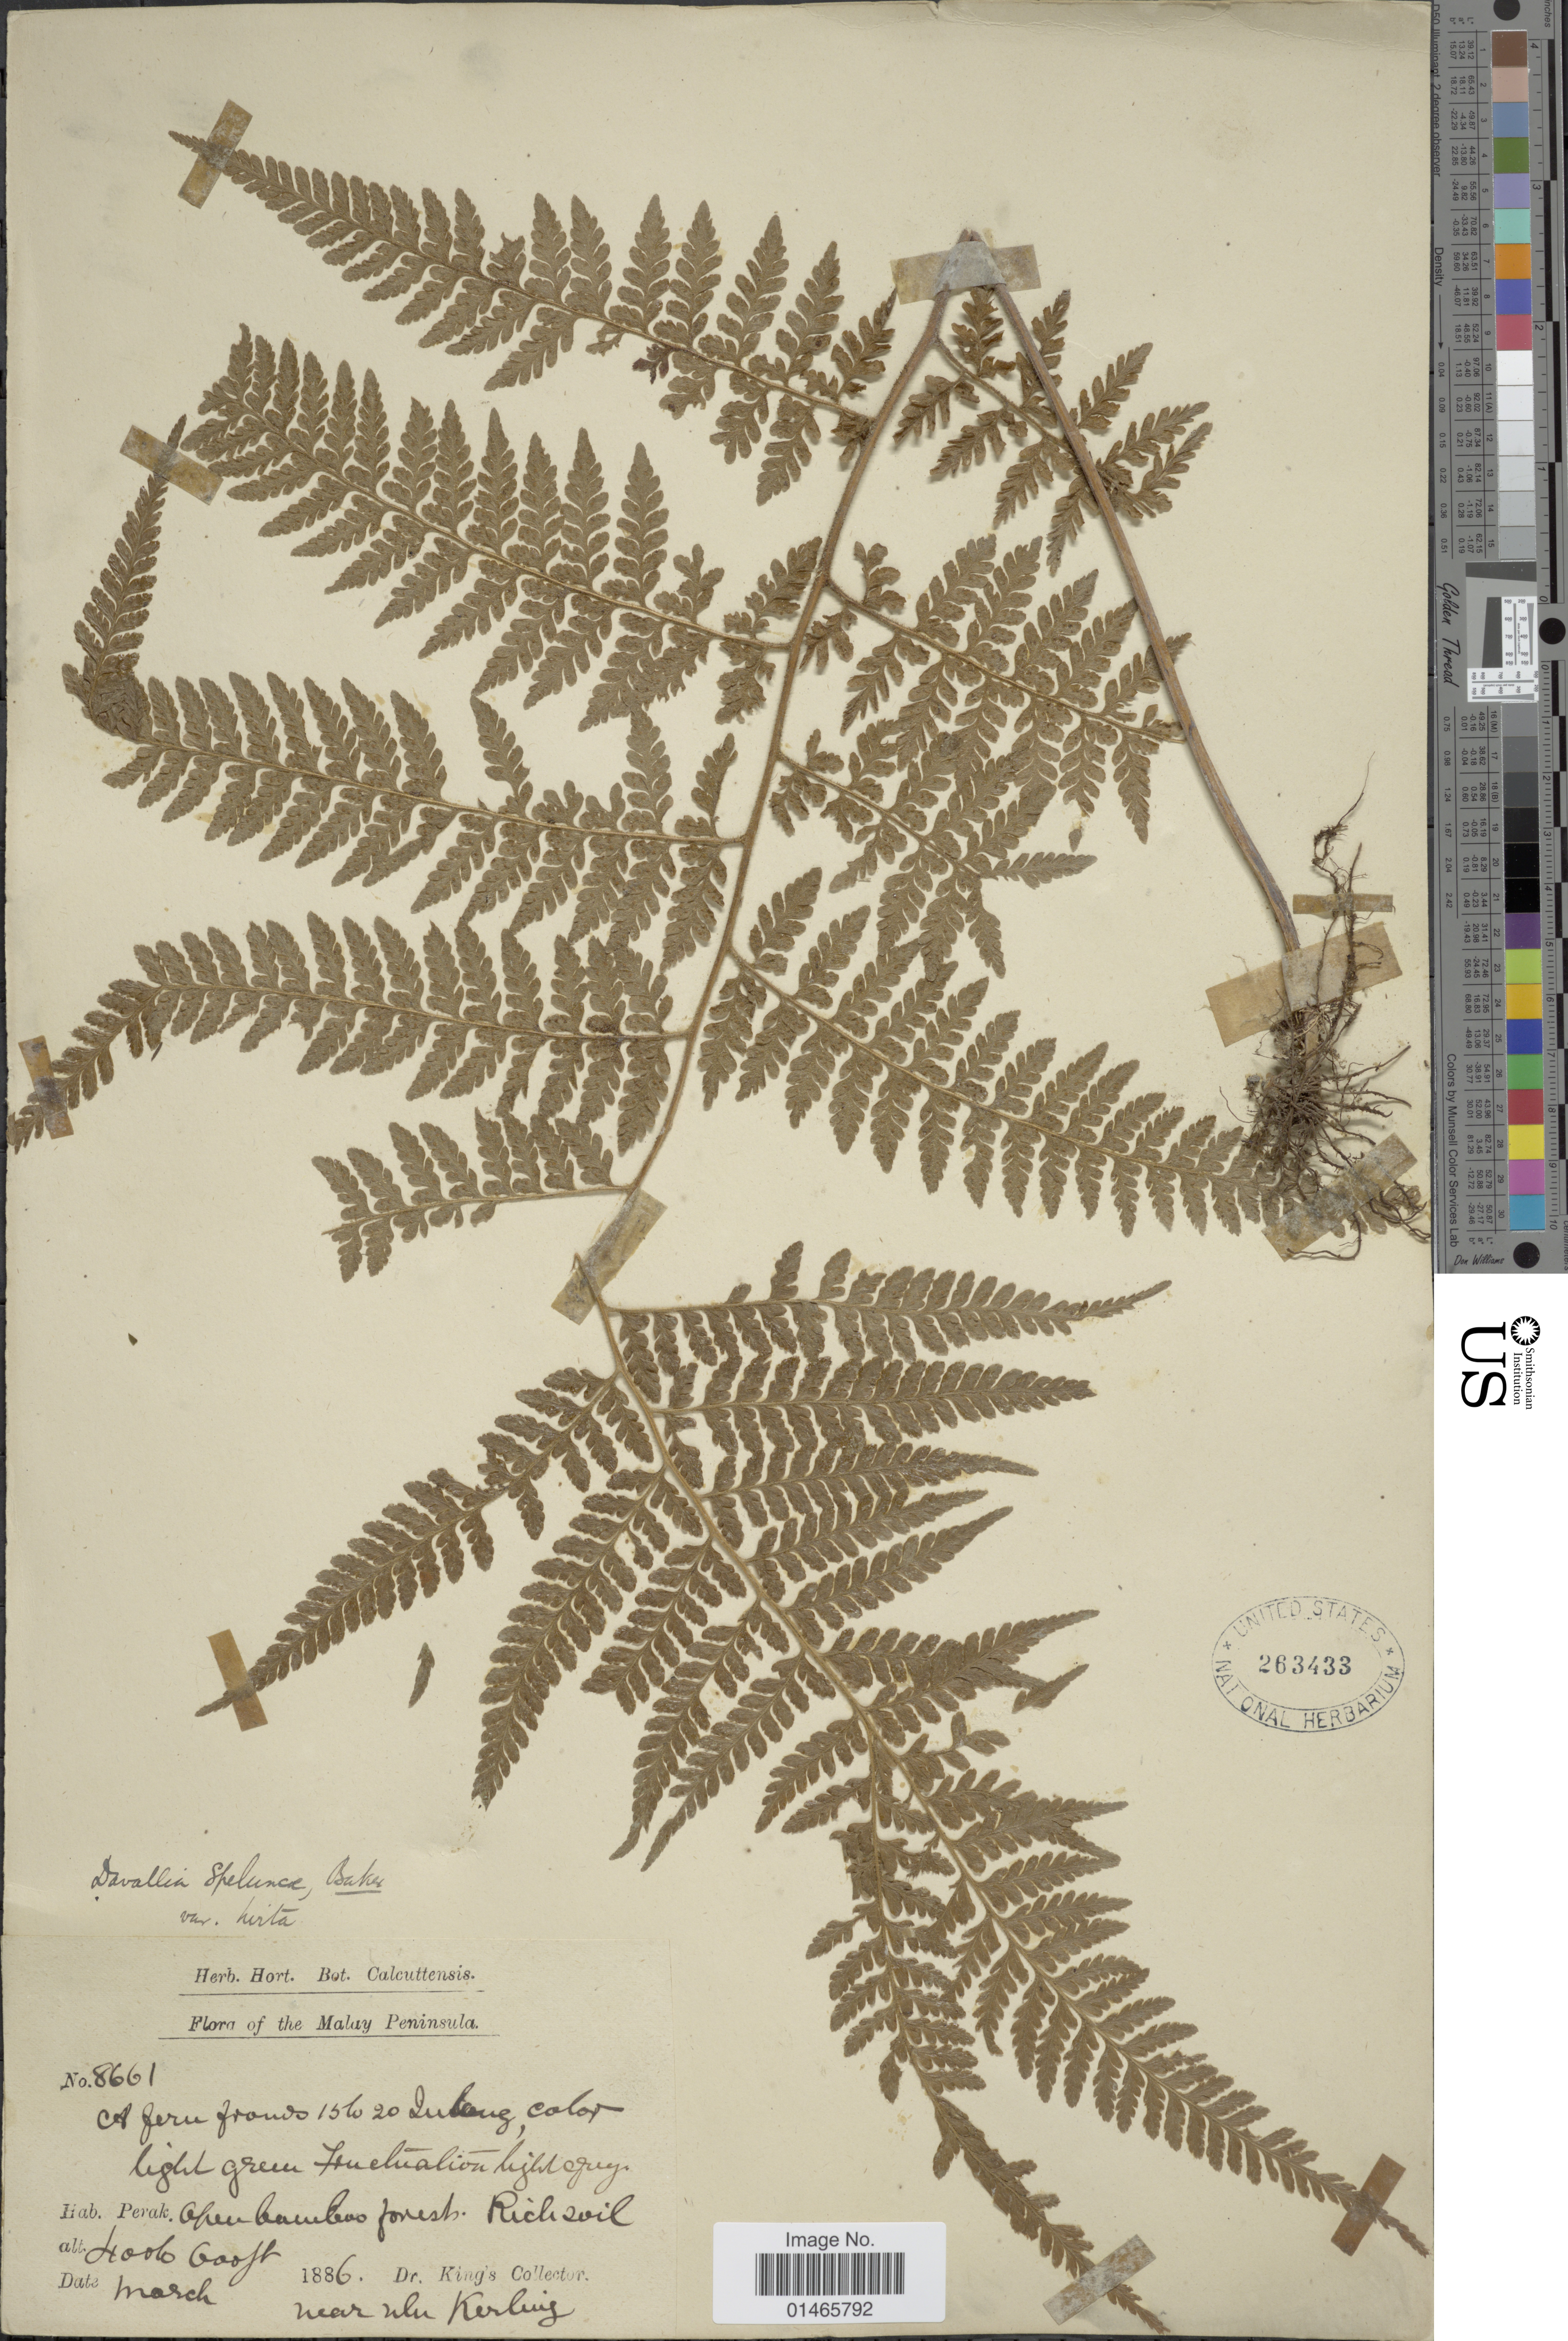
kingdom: Plantae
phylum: Tracheophyta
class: Polypodiopsida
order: Polypodiales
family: Dennstaedtiaceae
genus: Microlepia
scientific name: Microlepia speluncae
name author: (L.) T. Moore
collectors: Dr. King's collector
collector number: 8661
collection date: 1886-03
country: Malaysia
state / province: Perak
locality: Malay Peninsula, Open bamboo forest, Rich soil. Near Ulu Kerling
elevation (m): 122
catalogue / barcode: US 263433